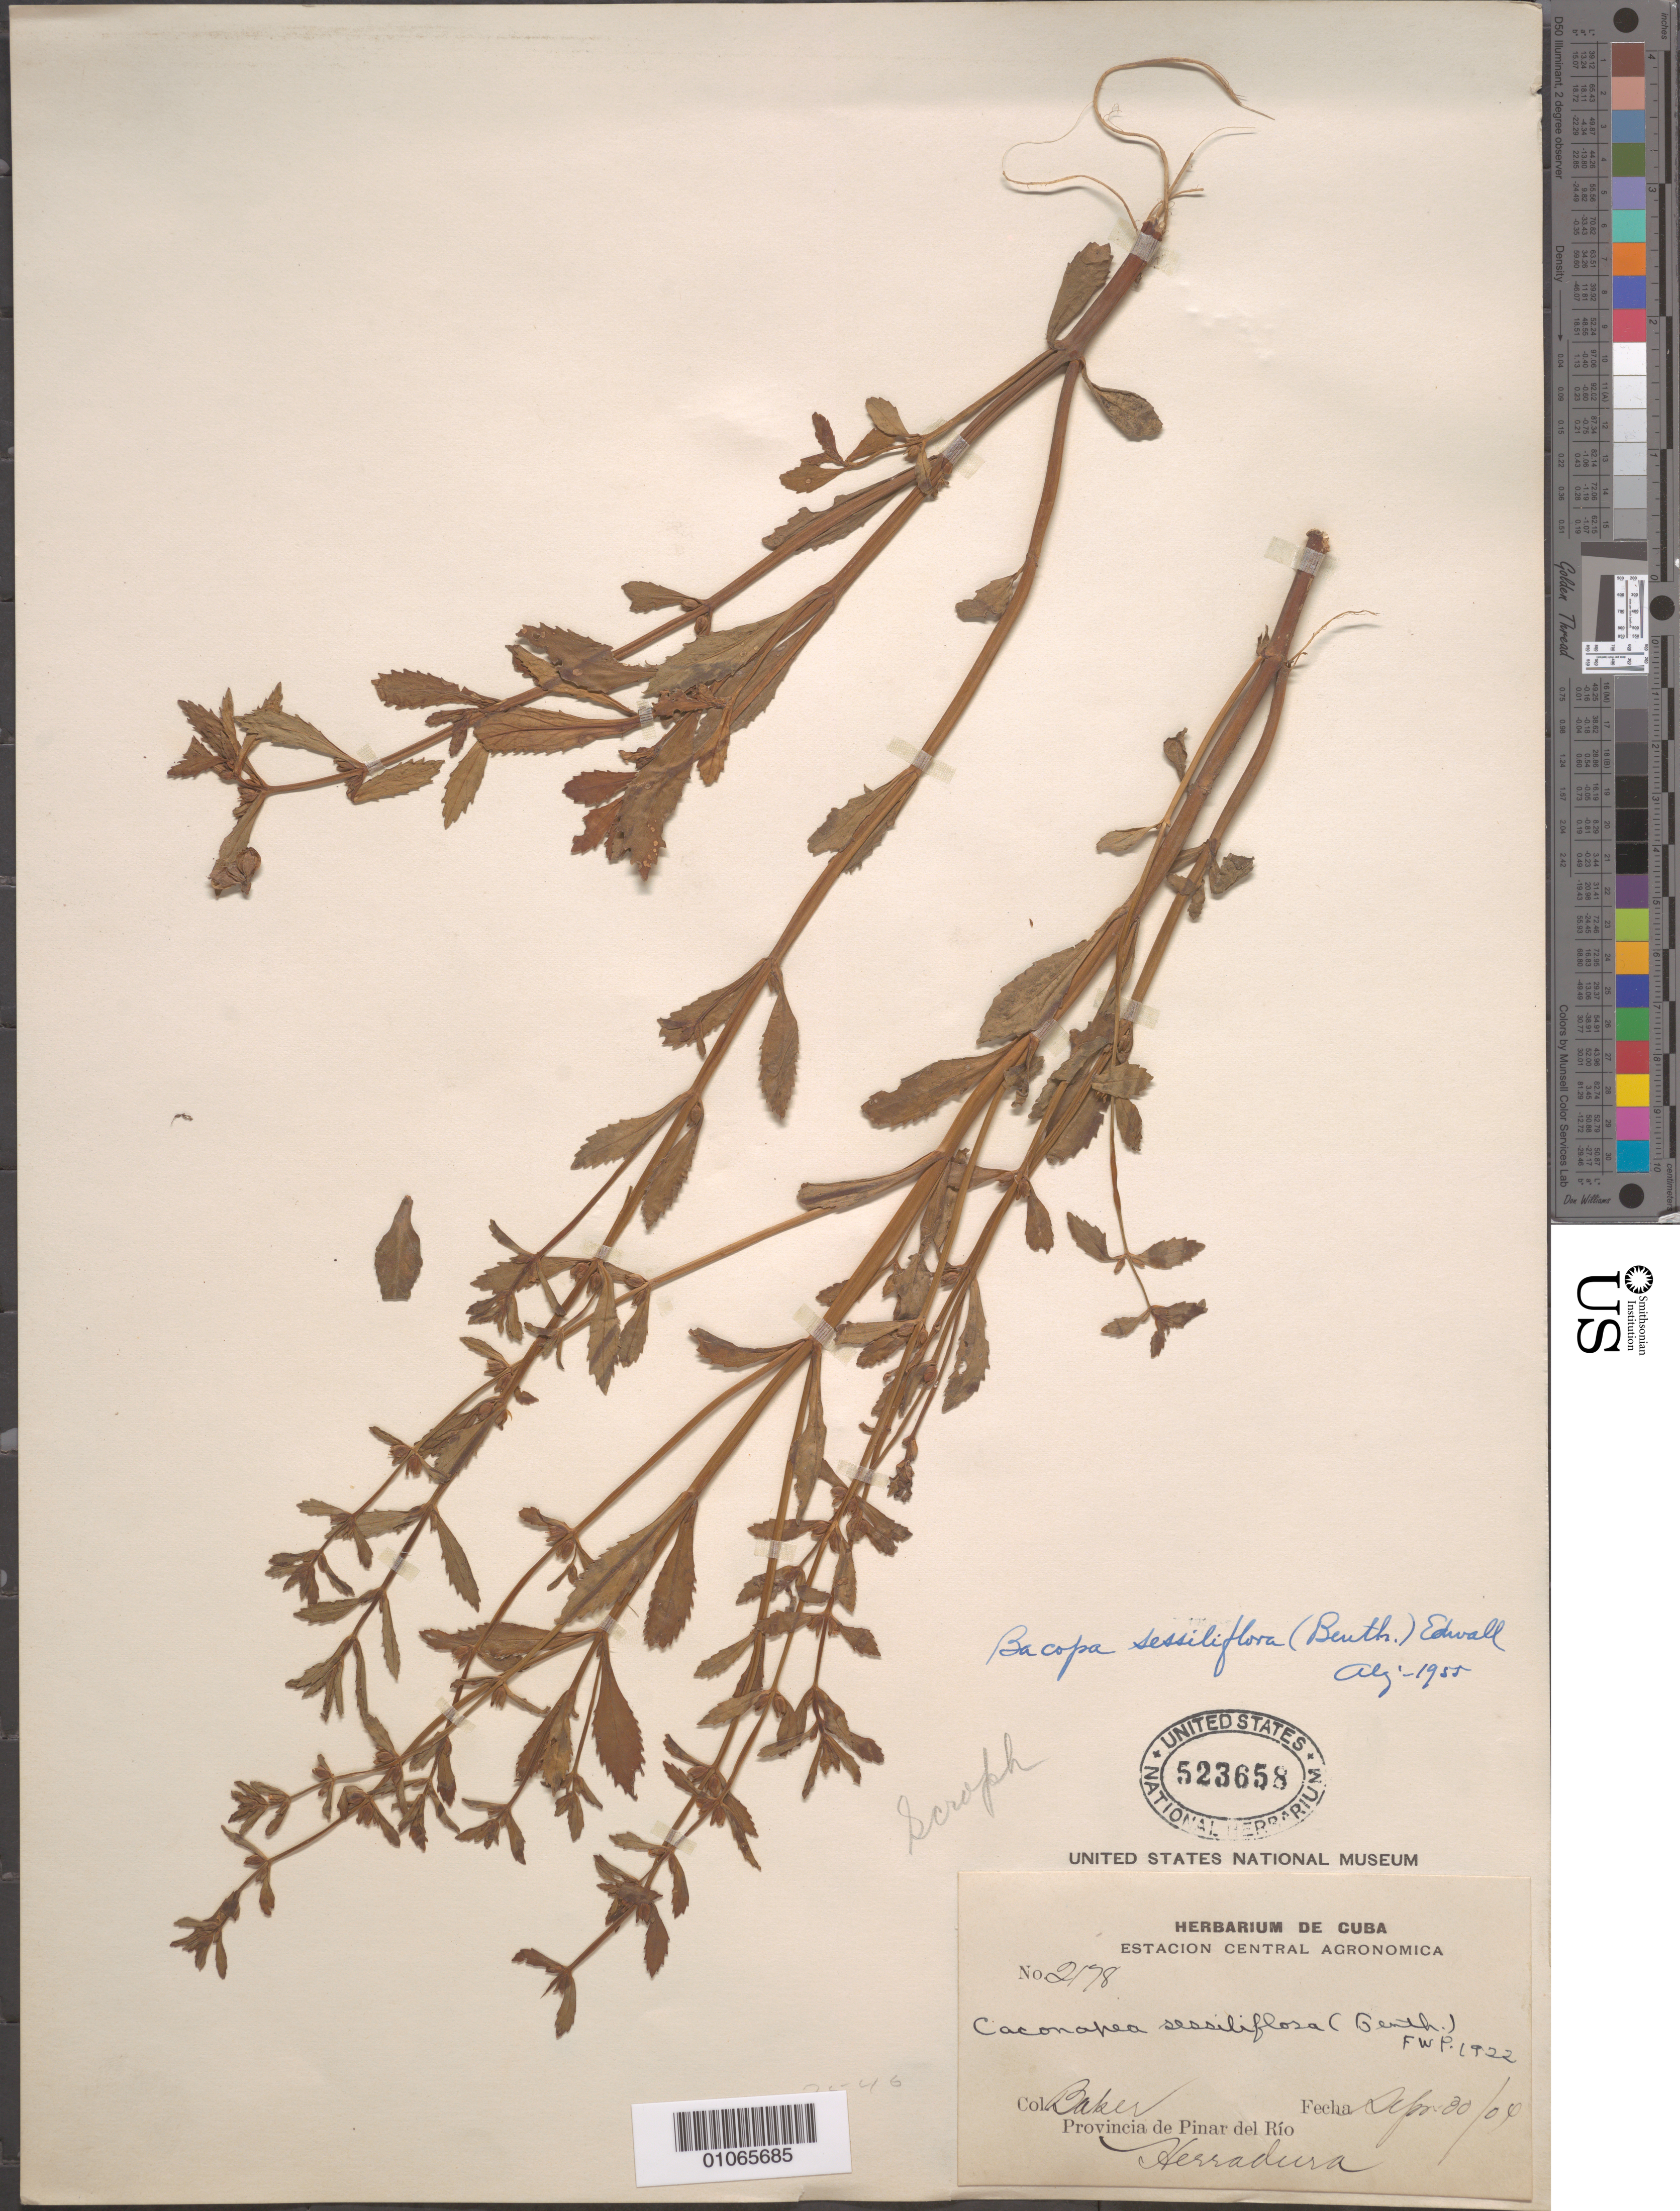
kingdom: Plantae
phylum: Tracheophyta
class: Magnoliopsida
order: Lamiales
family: Plantaginaceae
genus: Bacopa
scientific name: Bacopa sessiliflora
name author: (Benth.) Edwall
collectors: C. F. Baker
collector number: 2178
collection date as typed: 30 Sep 1904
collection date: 1904-09-30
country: Cuba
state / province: Pinar del Rio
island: Cuba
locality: Pinar del Rio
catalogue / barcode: US 523658